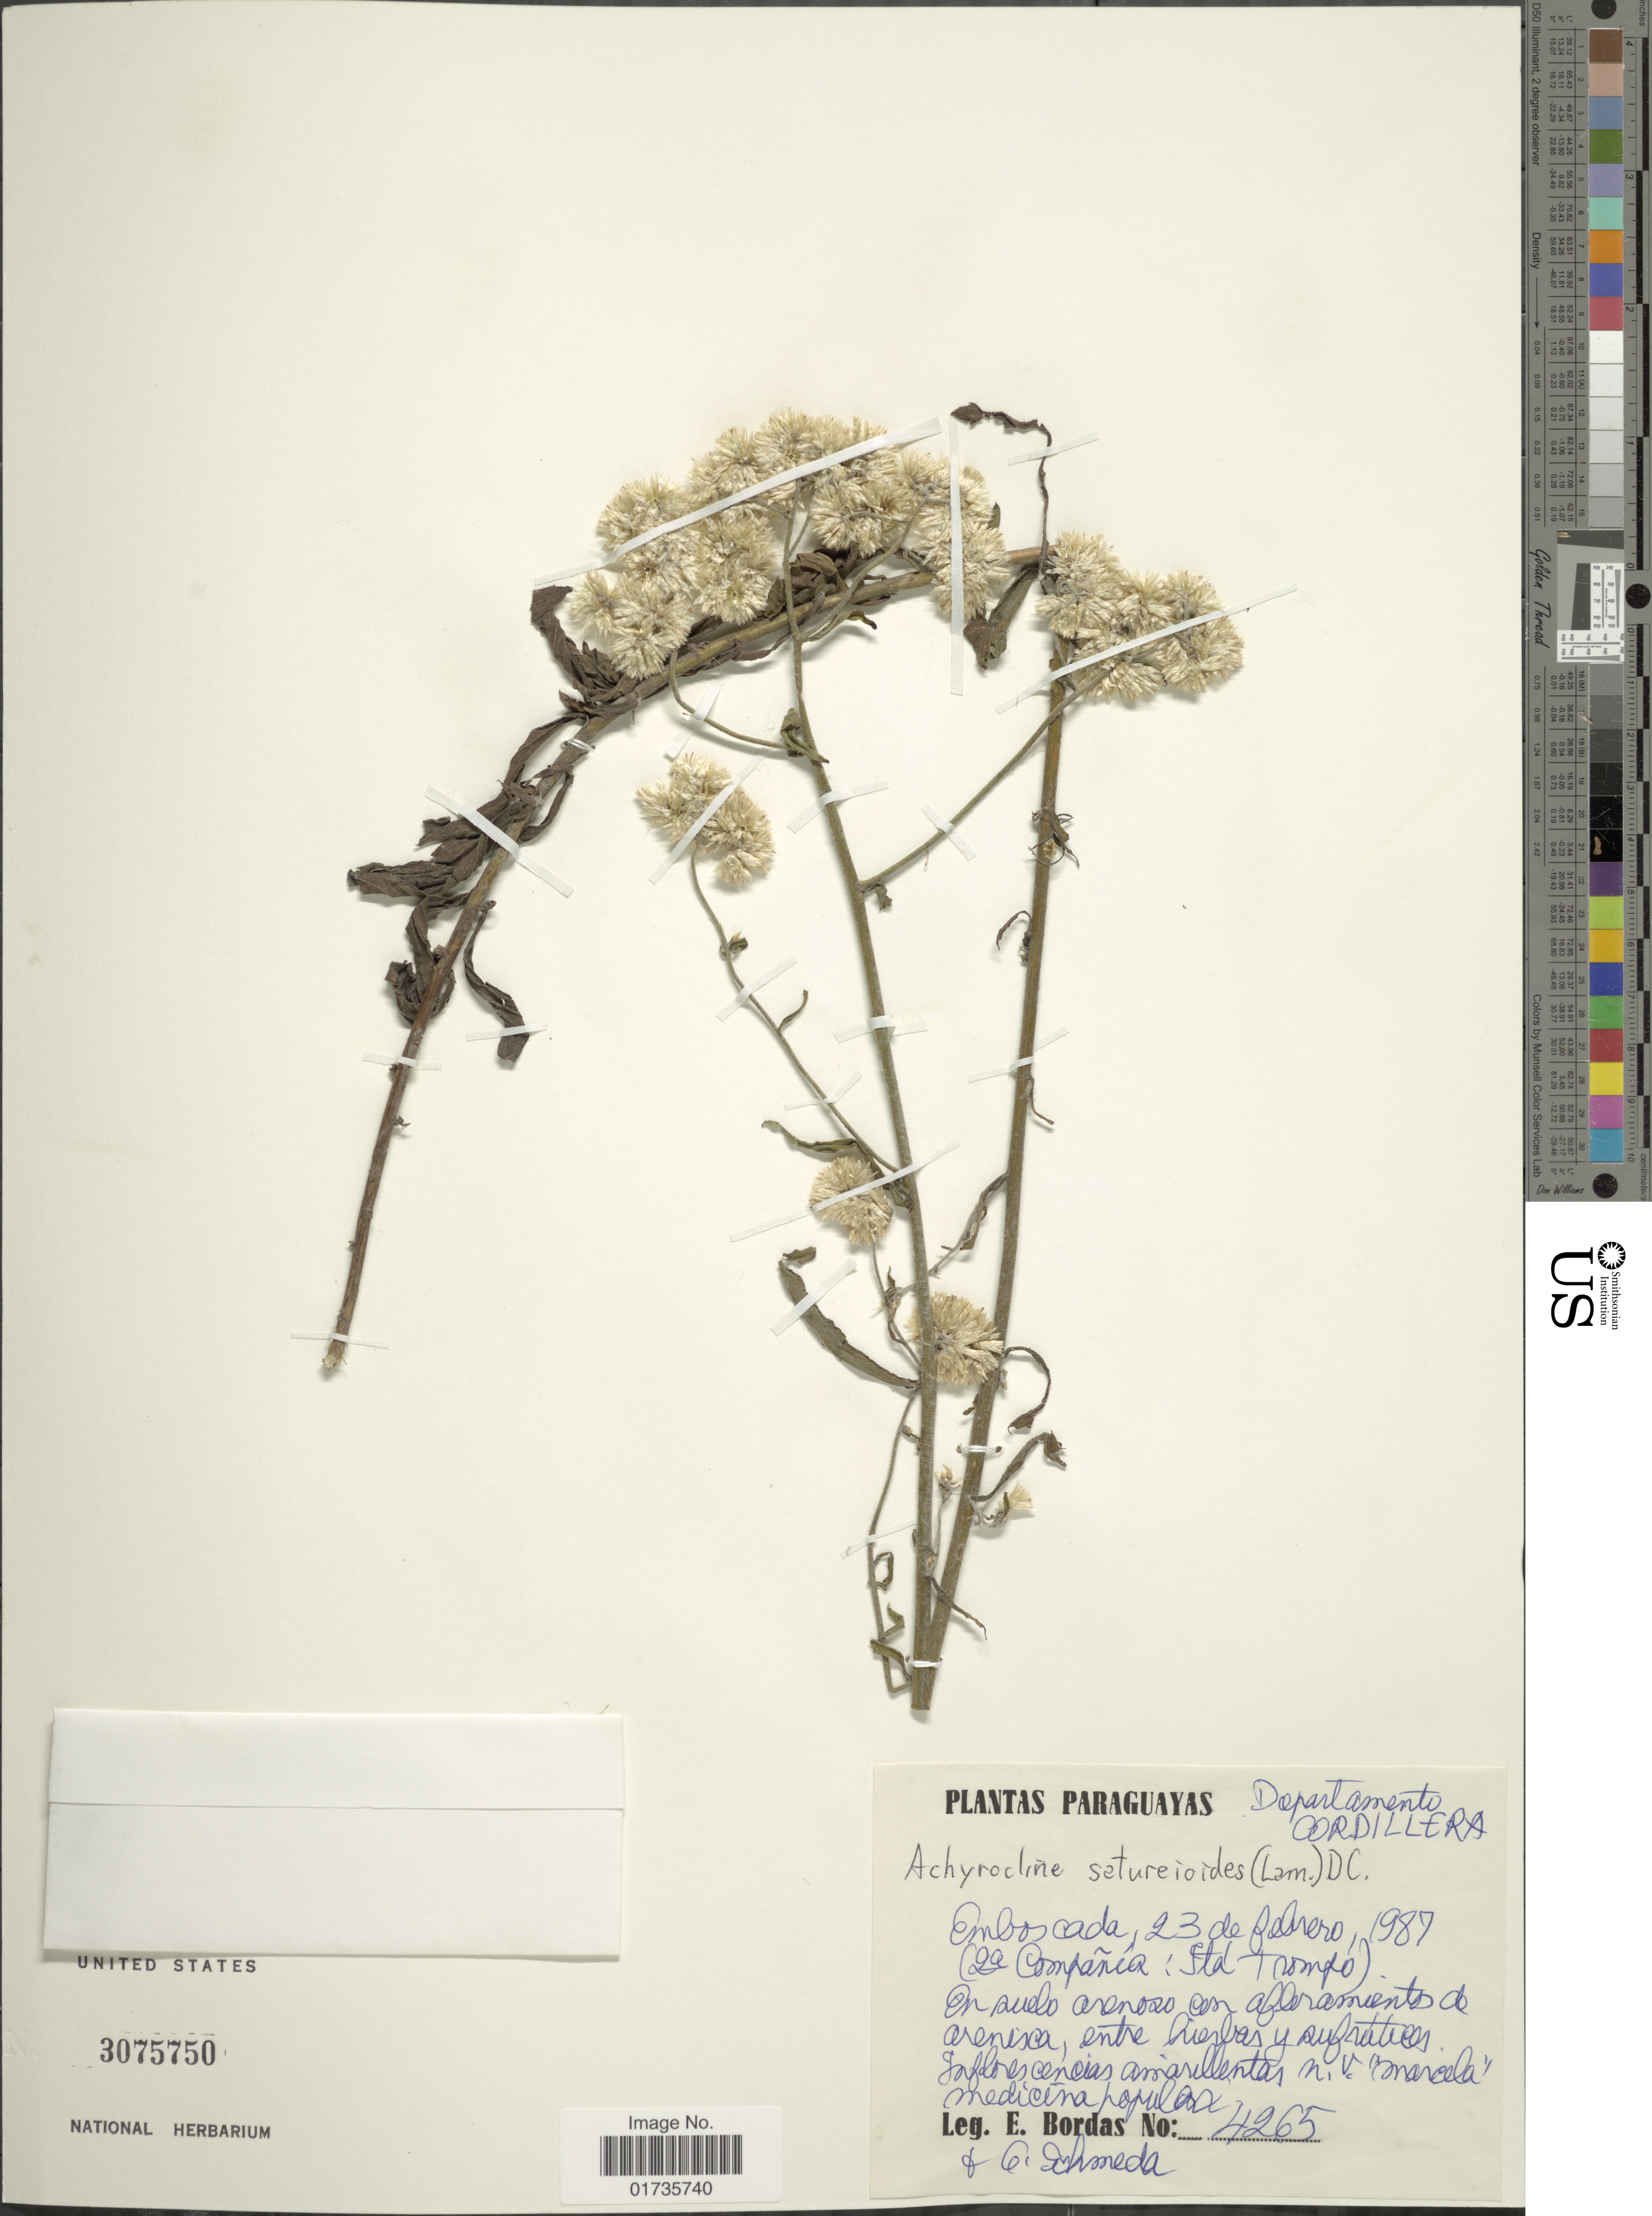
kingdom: Plantae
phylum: Tracheophyta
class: Magnoliopsida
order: Asterales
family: Asteraceae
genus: Achyrocline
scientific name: Achyrocline satureioides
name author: (Lam.) DC.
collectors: E. Bordas & G. Schmeda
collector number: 4265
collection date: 1987-02-23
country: Paraguay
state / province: Cordillera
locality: Departamento Cordillera, Emboscada, (La Campañia: Itd Trompo).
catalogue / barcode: US 3075750